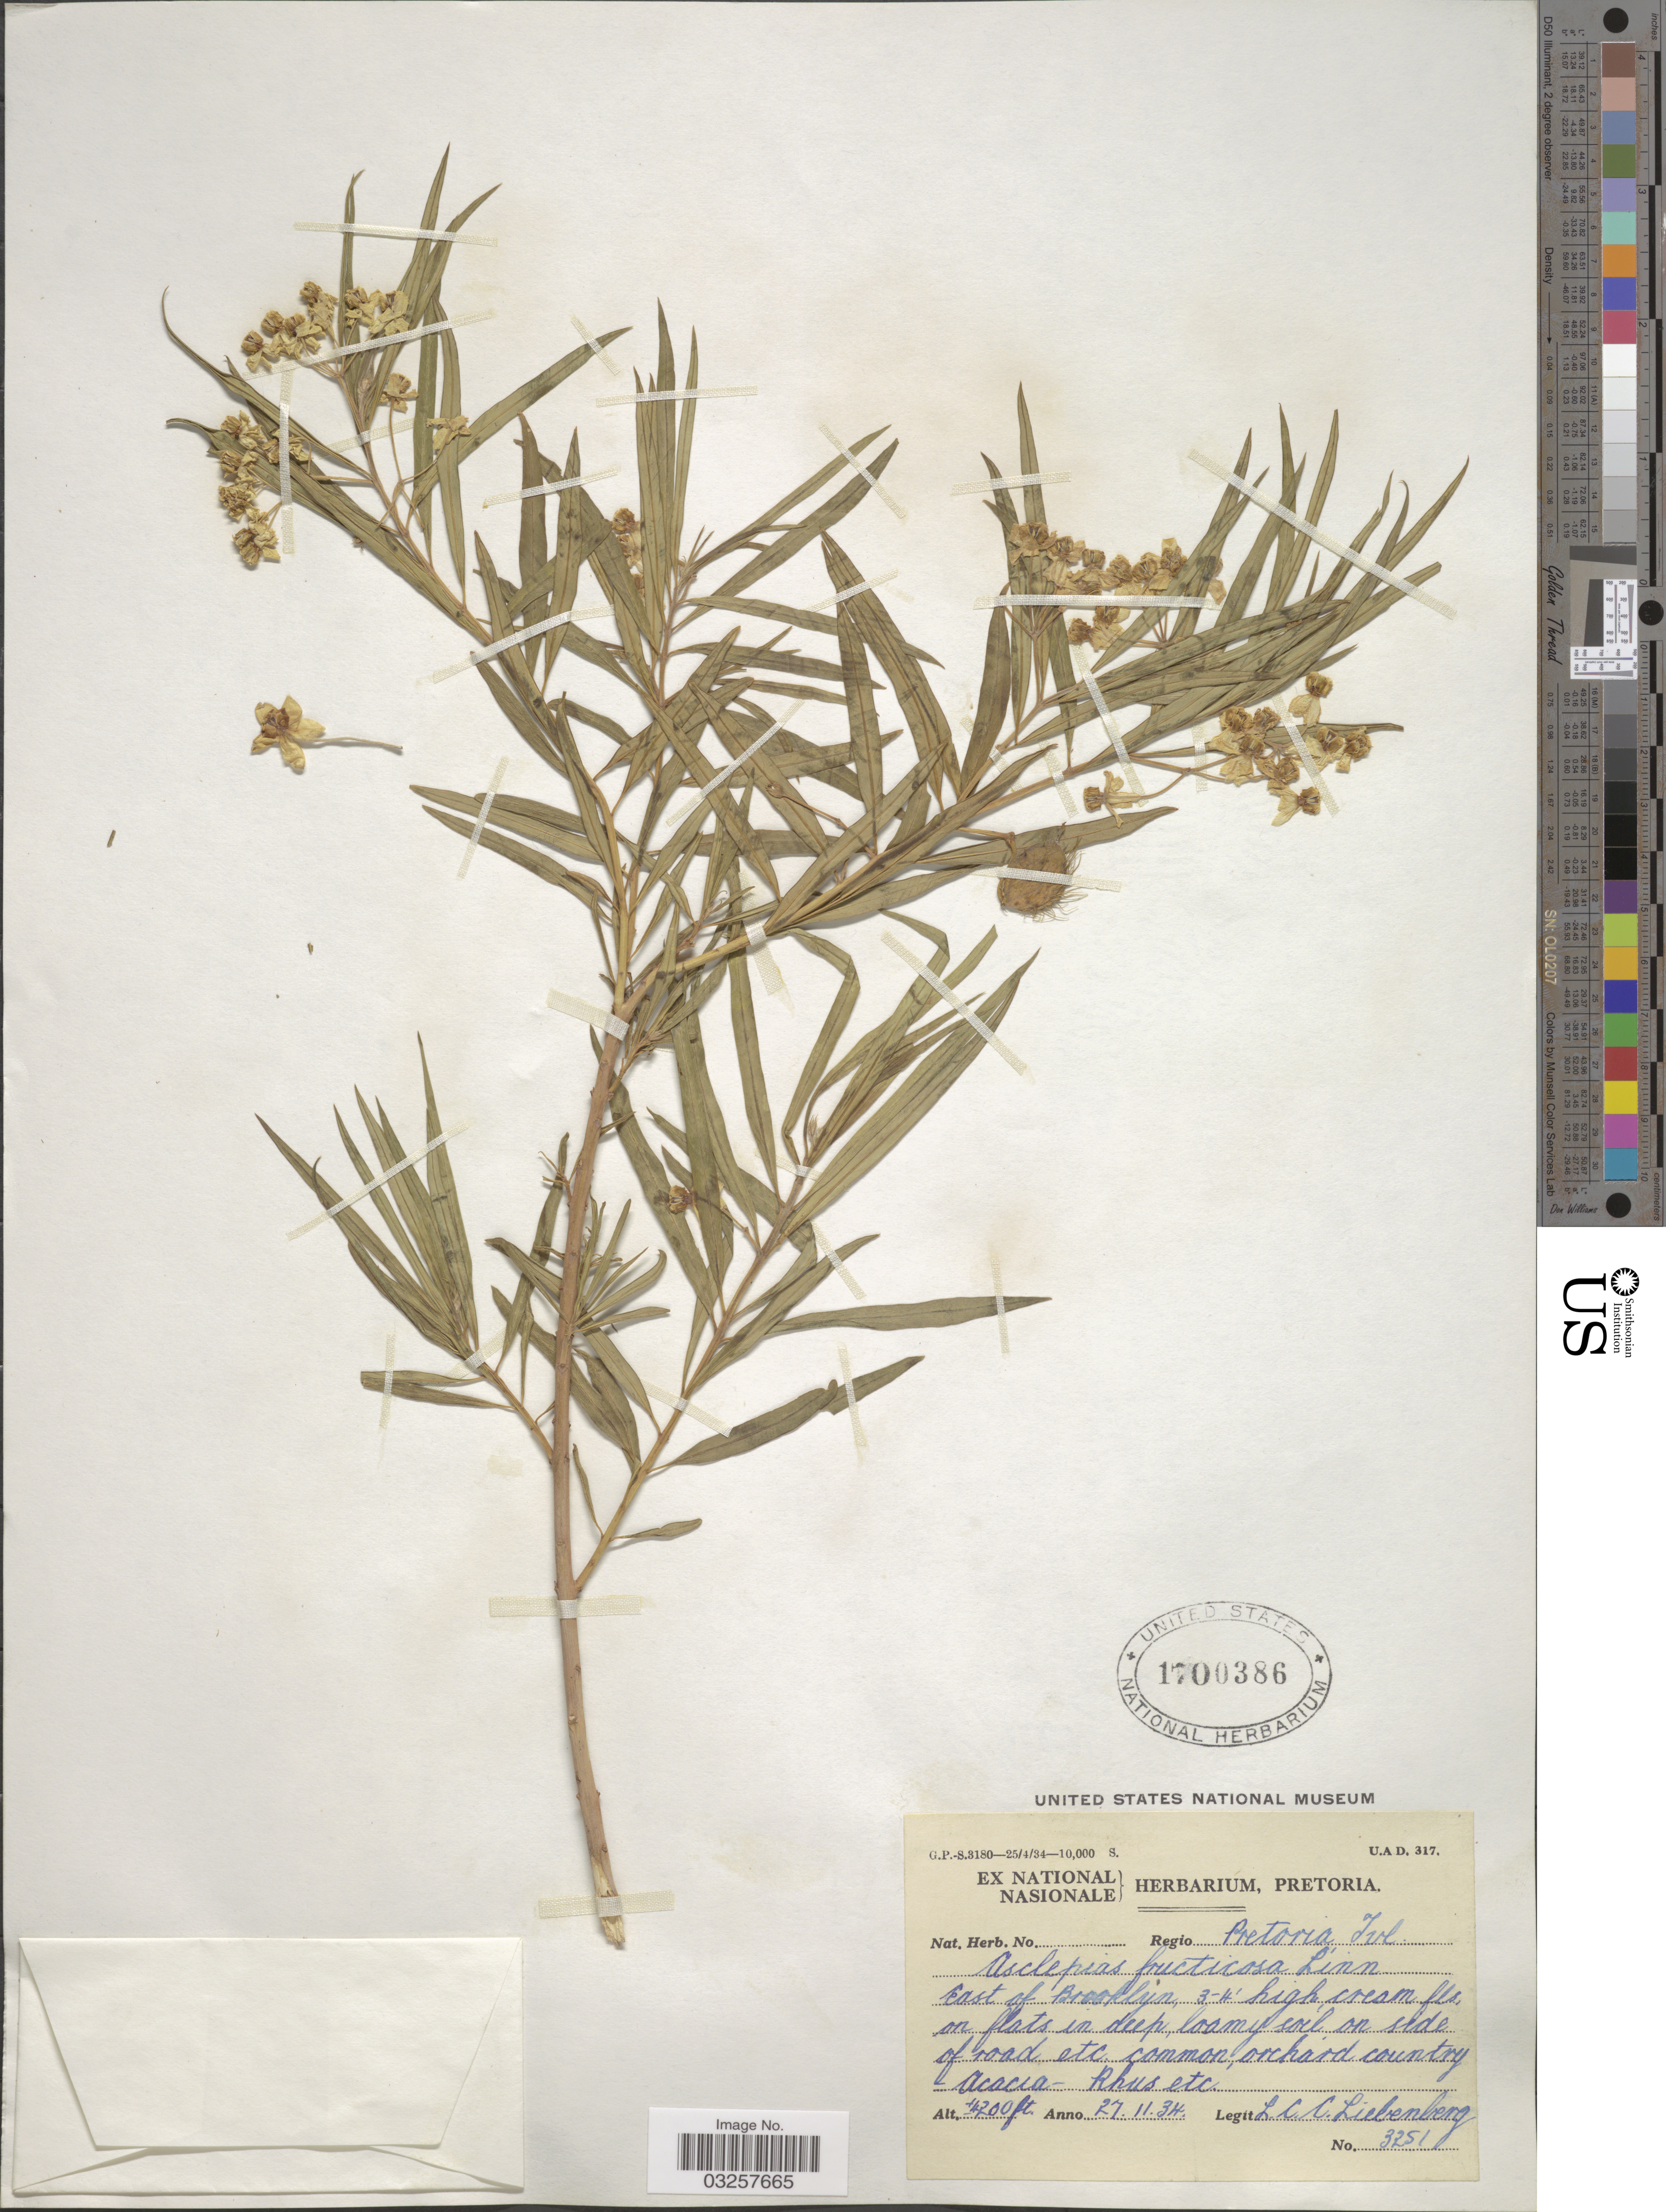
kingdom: Plantae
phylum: Tracheophyta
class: Magnoliopsida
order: Gentianales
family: Apocynaceae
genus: Asclepias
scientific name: Asclepias fruticosa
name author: L.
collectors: L. Liebenberg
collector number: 3251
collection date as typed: Transcribed d/m/y: 27/11/34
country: South Africa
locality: Regio Pretoria, Tvl. East of Brooklyn.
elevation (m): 1280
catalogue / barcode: US 1700386